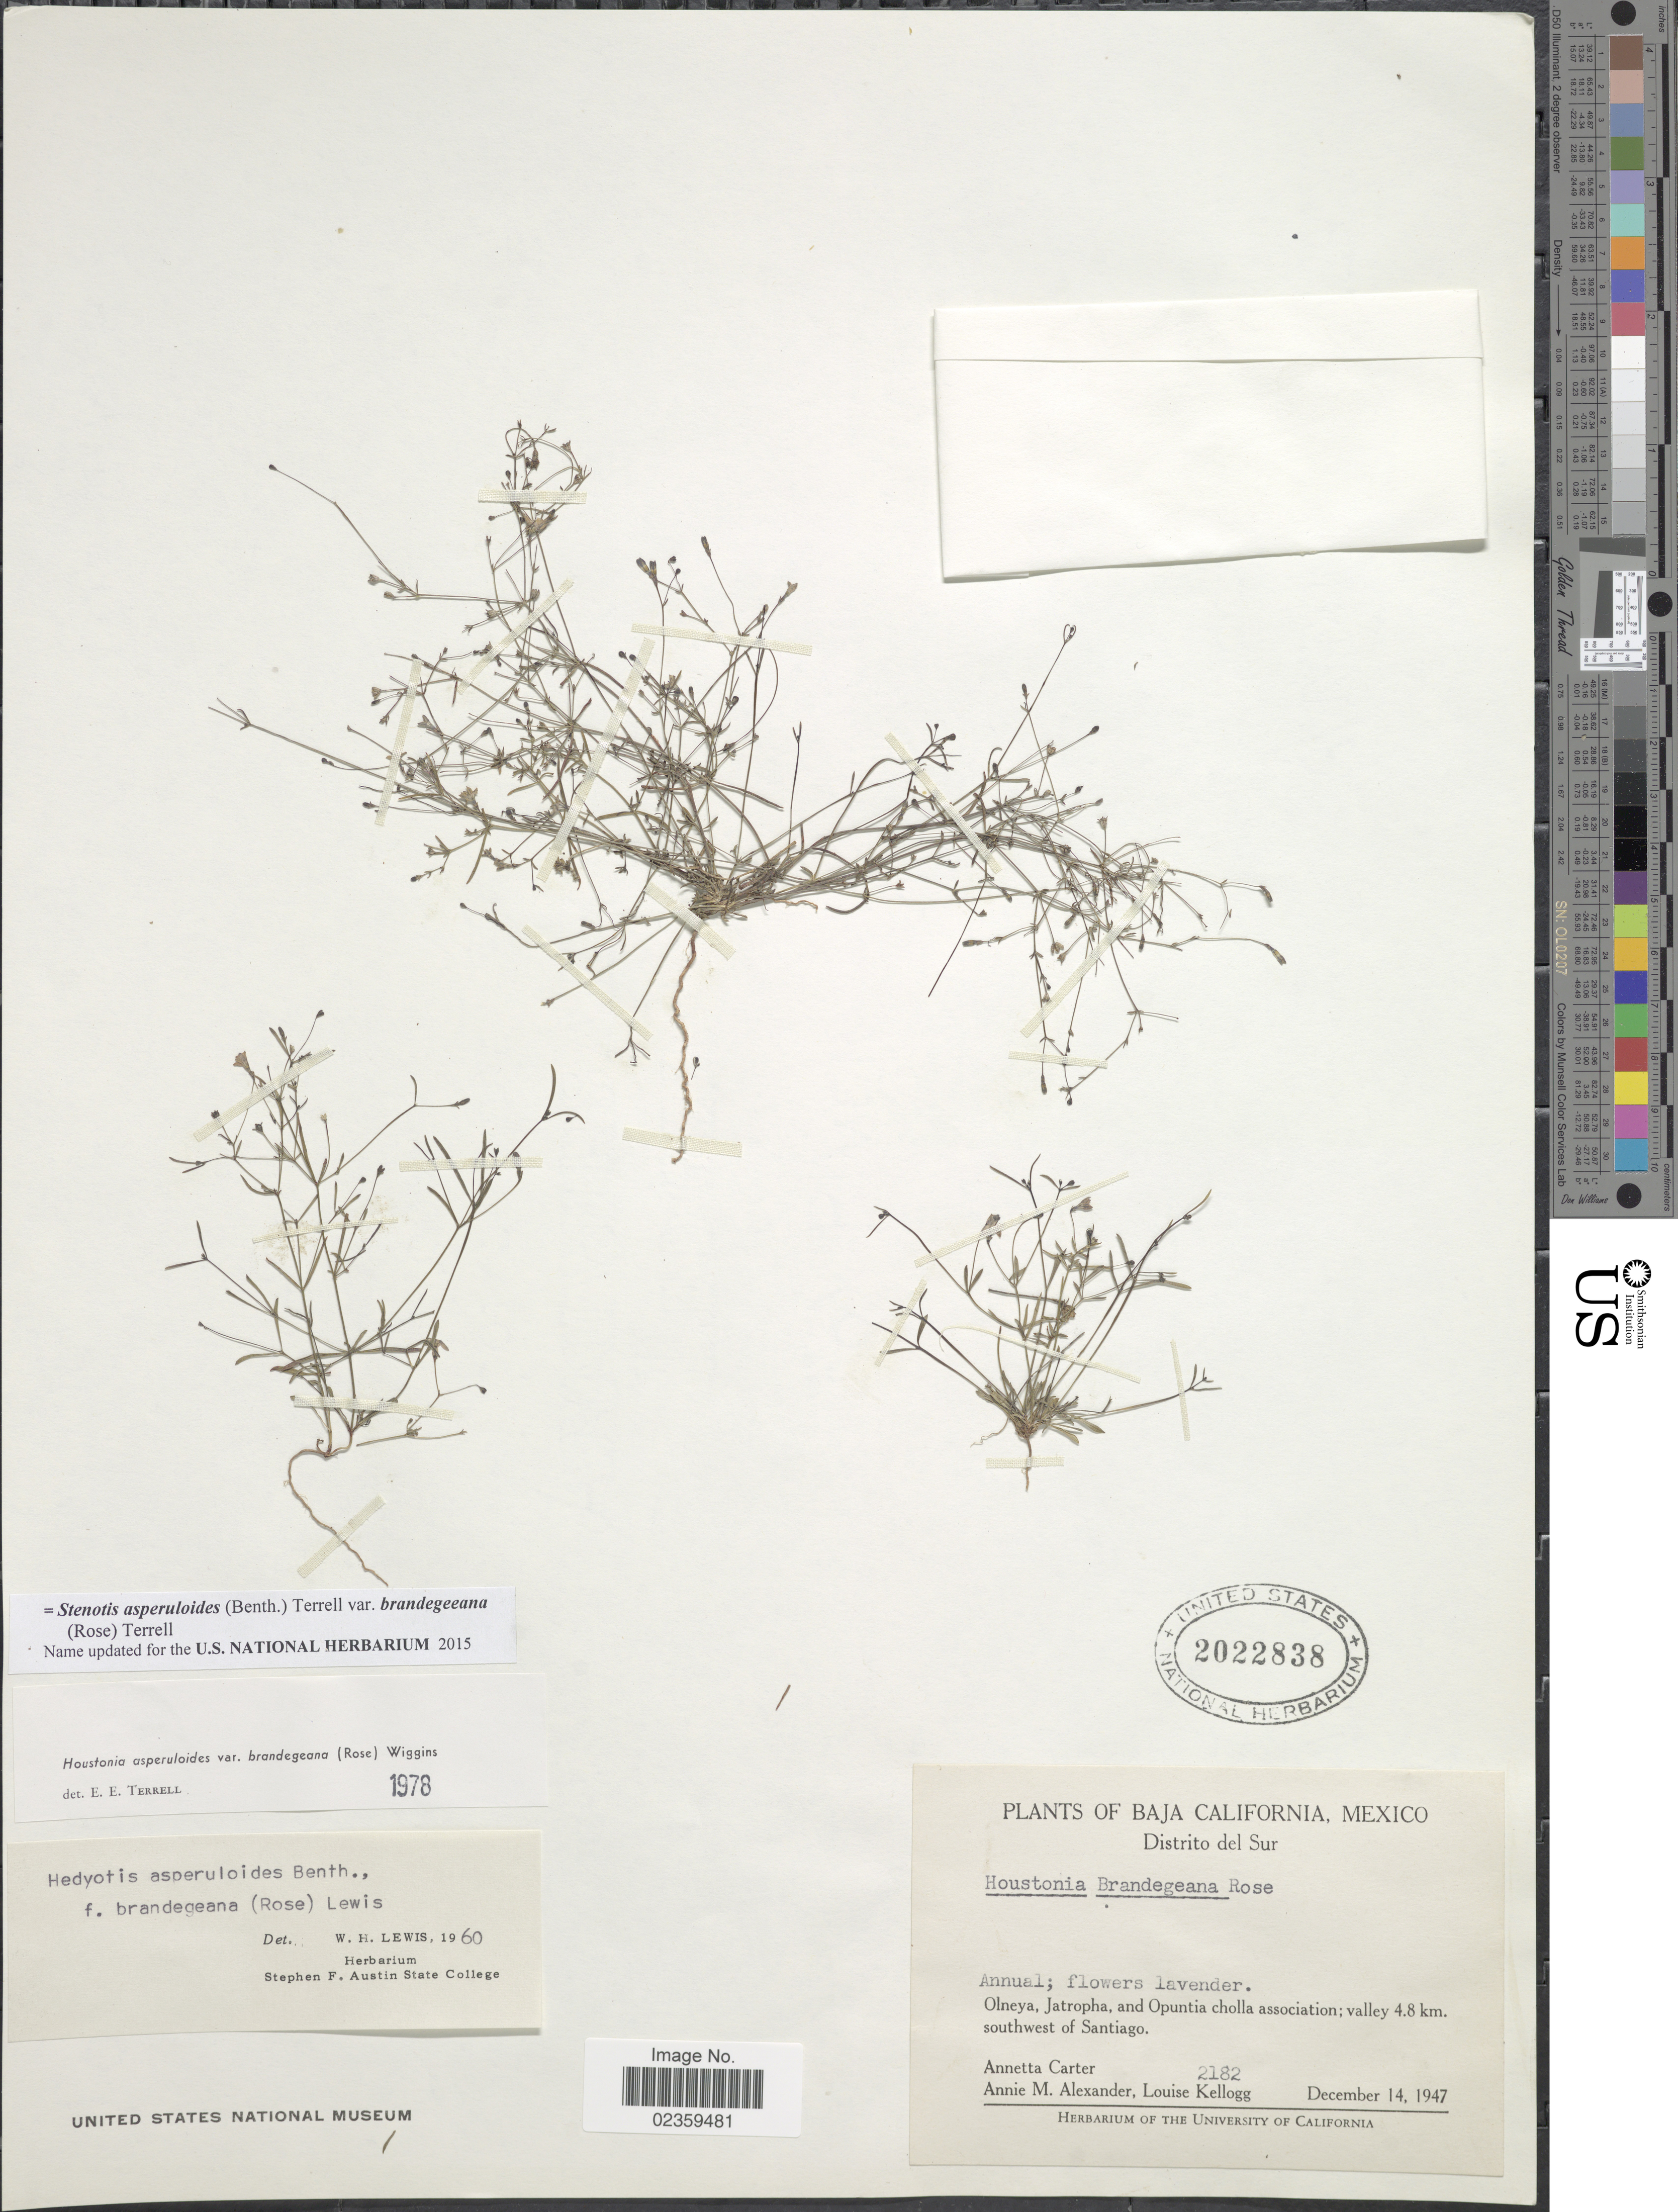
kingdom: Plantae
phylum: Tracheophyta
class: Magnoliopsida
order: Gentianales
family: Rubiaceae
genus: Stenotis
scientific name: Stenotis asperuloides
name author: (Benth.) Terrell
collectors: A. Carter, A. M. Alexander & L. Kellogg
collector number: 2182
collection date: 1947-12-14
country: Mexico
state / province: Baja California Sur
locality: Distrito del Sur. Valley 4.8 km. southwest of Santiago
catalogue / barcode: US 2022838